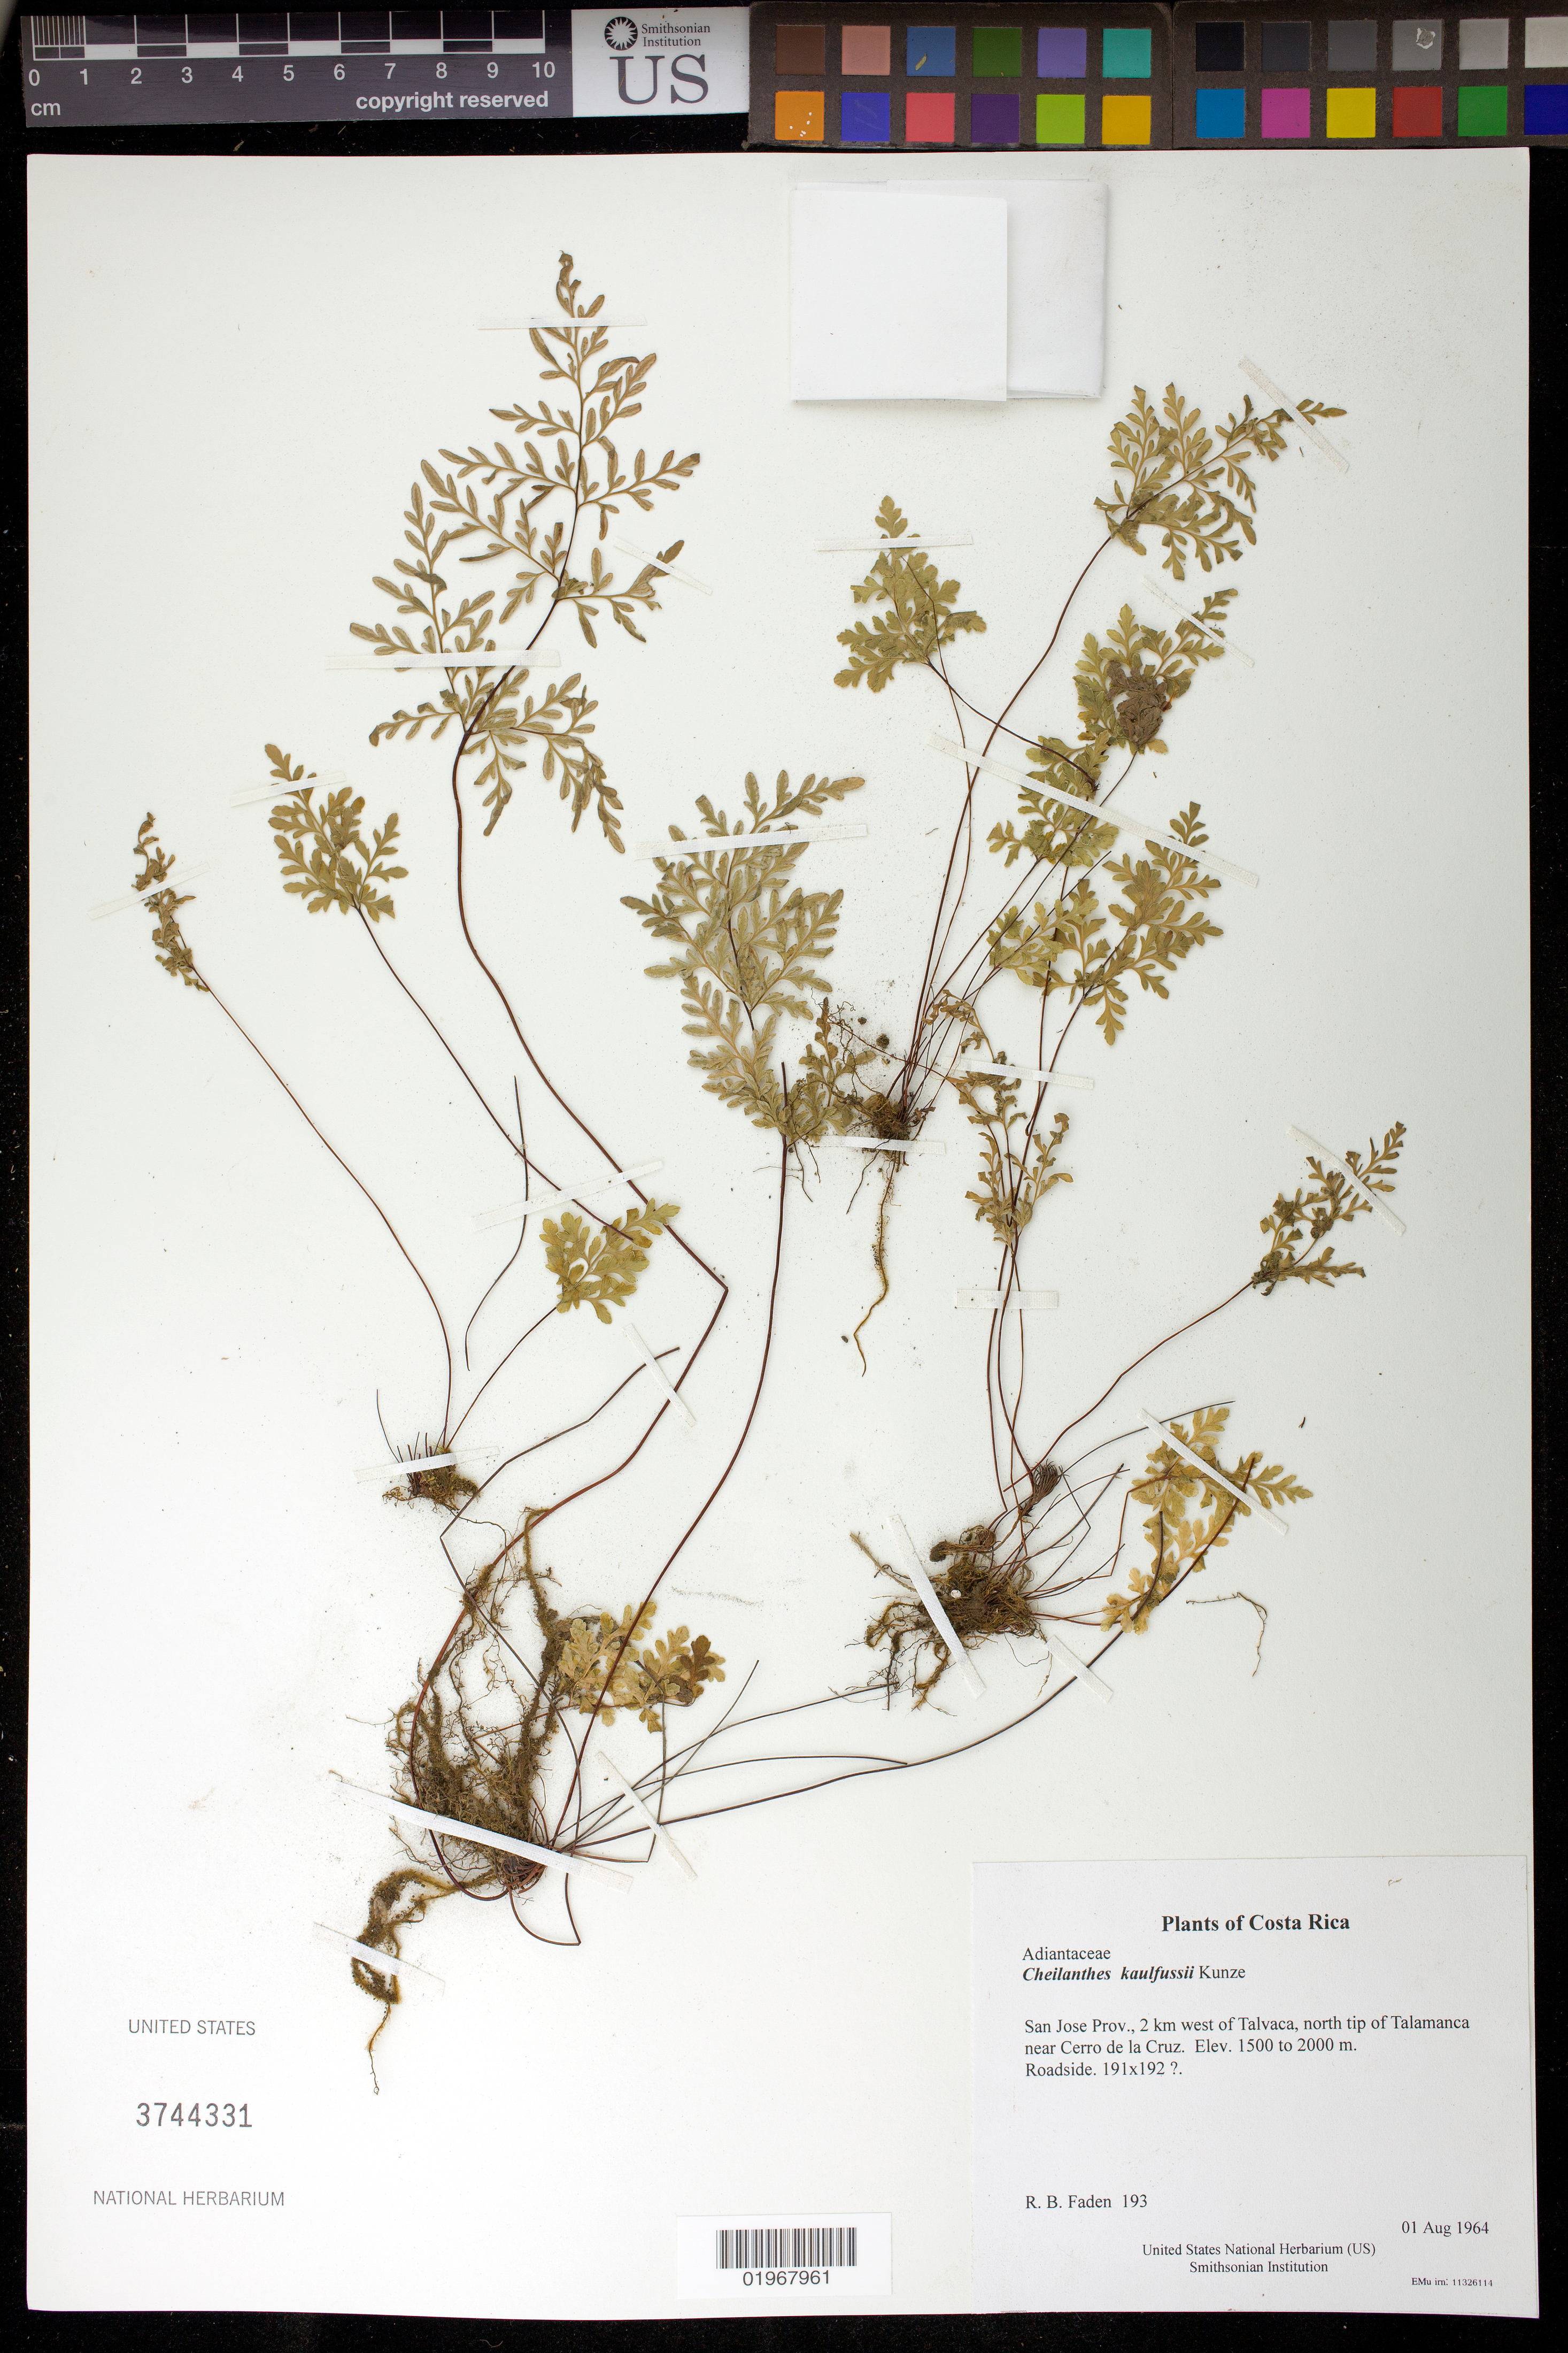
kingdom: Plantae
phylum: Tracheophyta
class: Polypodiopsida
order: Polypodiales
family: Pteridaceae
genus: Cheilanthes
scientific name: Cheilanthes kaulfussii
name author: Kunze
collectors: R. B. Faden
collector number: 193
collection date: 1964-08-01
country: Costa Rica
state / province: San Jose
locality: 2 km west of Talvaca, north tip of Talamanca near Cerro de la Cruz.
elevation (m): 1500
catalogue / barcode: US 3744331